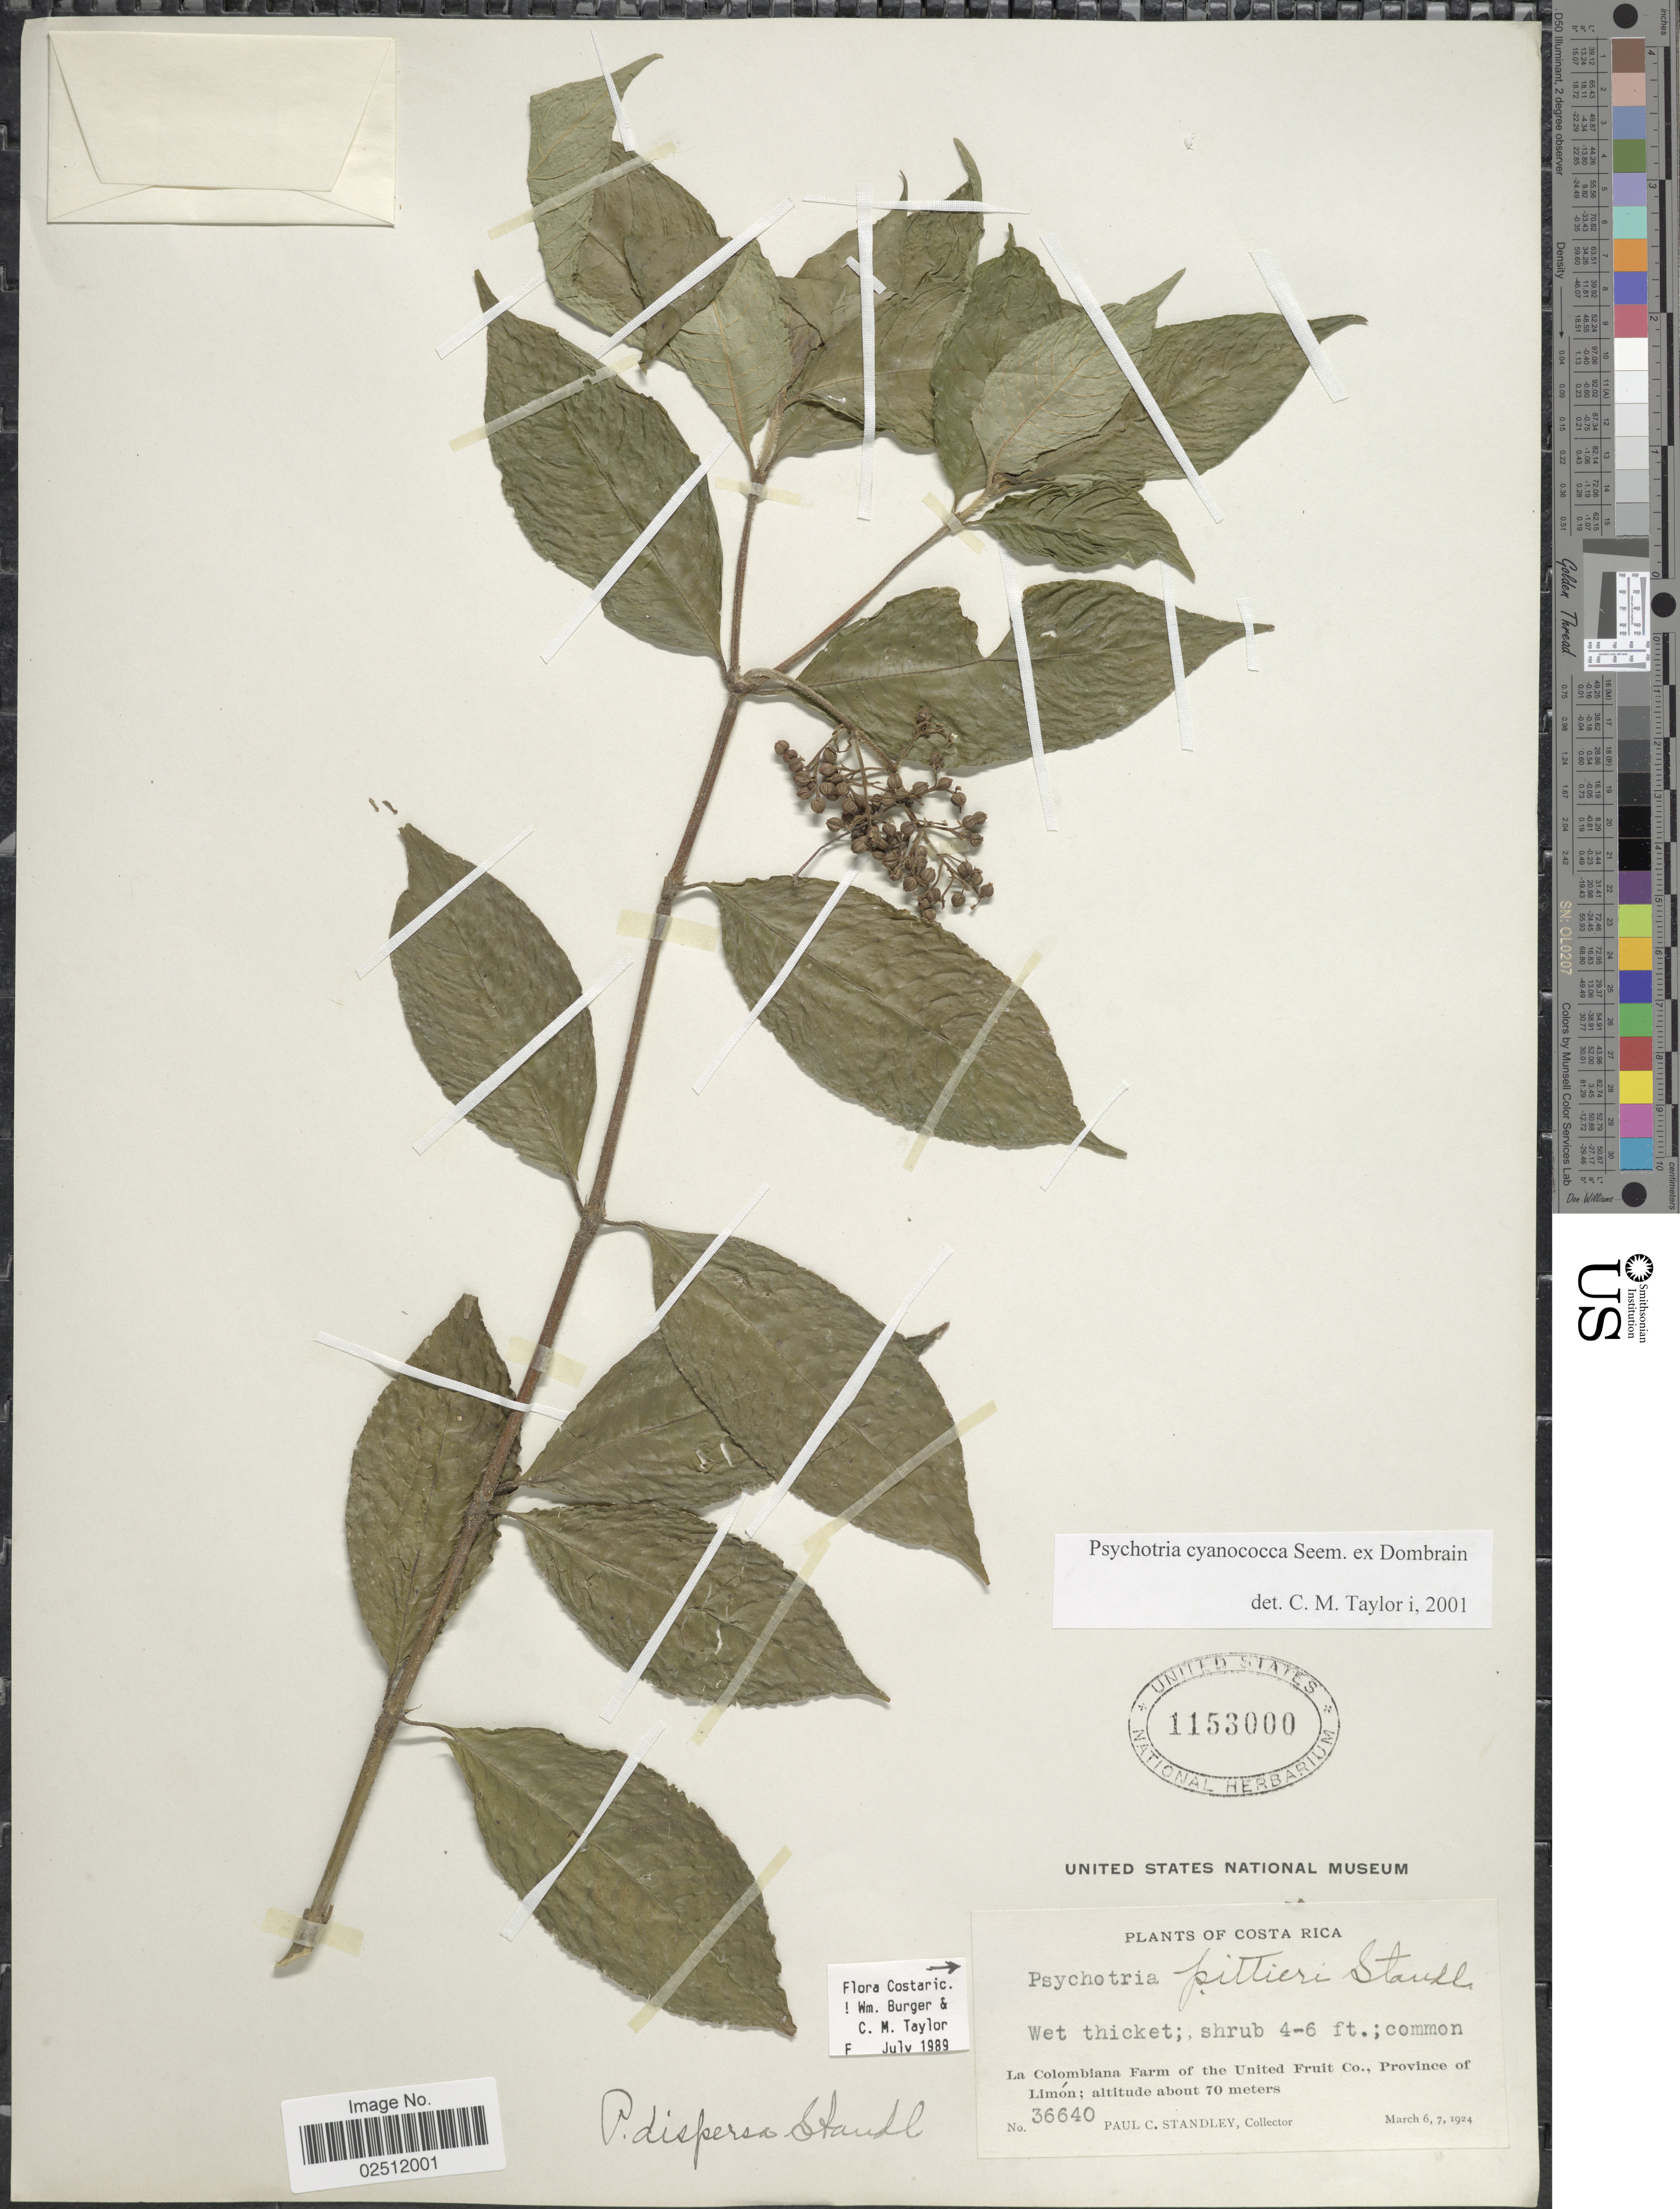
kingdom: Plantae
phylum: Tracheophyta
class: Magnoliopsida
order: Gentianales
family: Rubiaceae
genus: Psychotria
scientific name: Psychotria cyanococca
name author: Seem. ex Dombrain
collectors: P. C. Standley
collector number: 36640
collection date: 1924-03-06/1924-03-07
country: Costa Rica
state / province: Limón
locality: Wet thicket; La Colombiana Farm of the United Fruit Co.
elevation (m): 70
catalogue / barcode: US 1153000